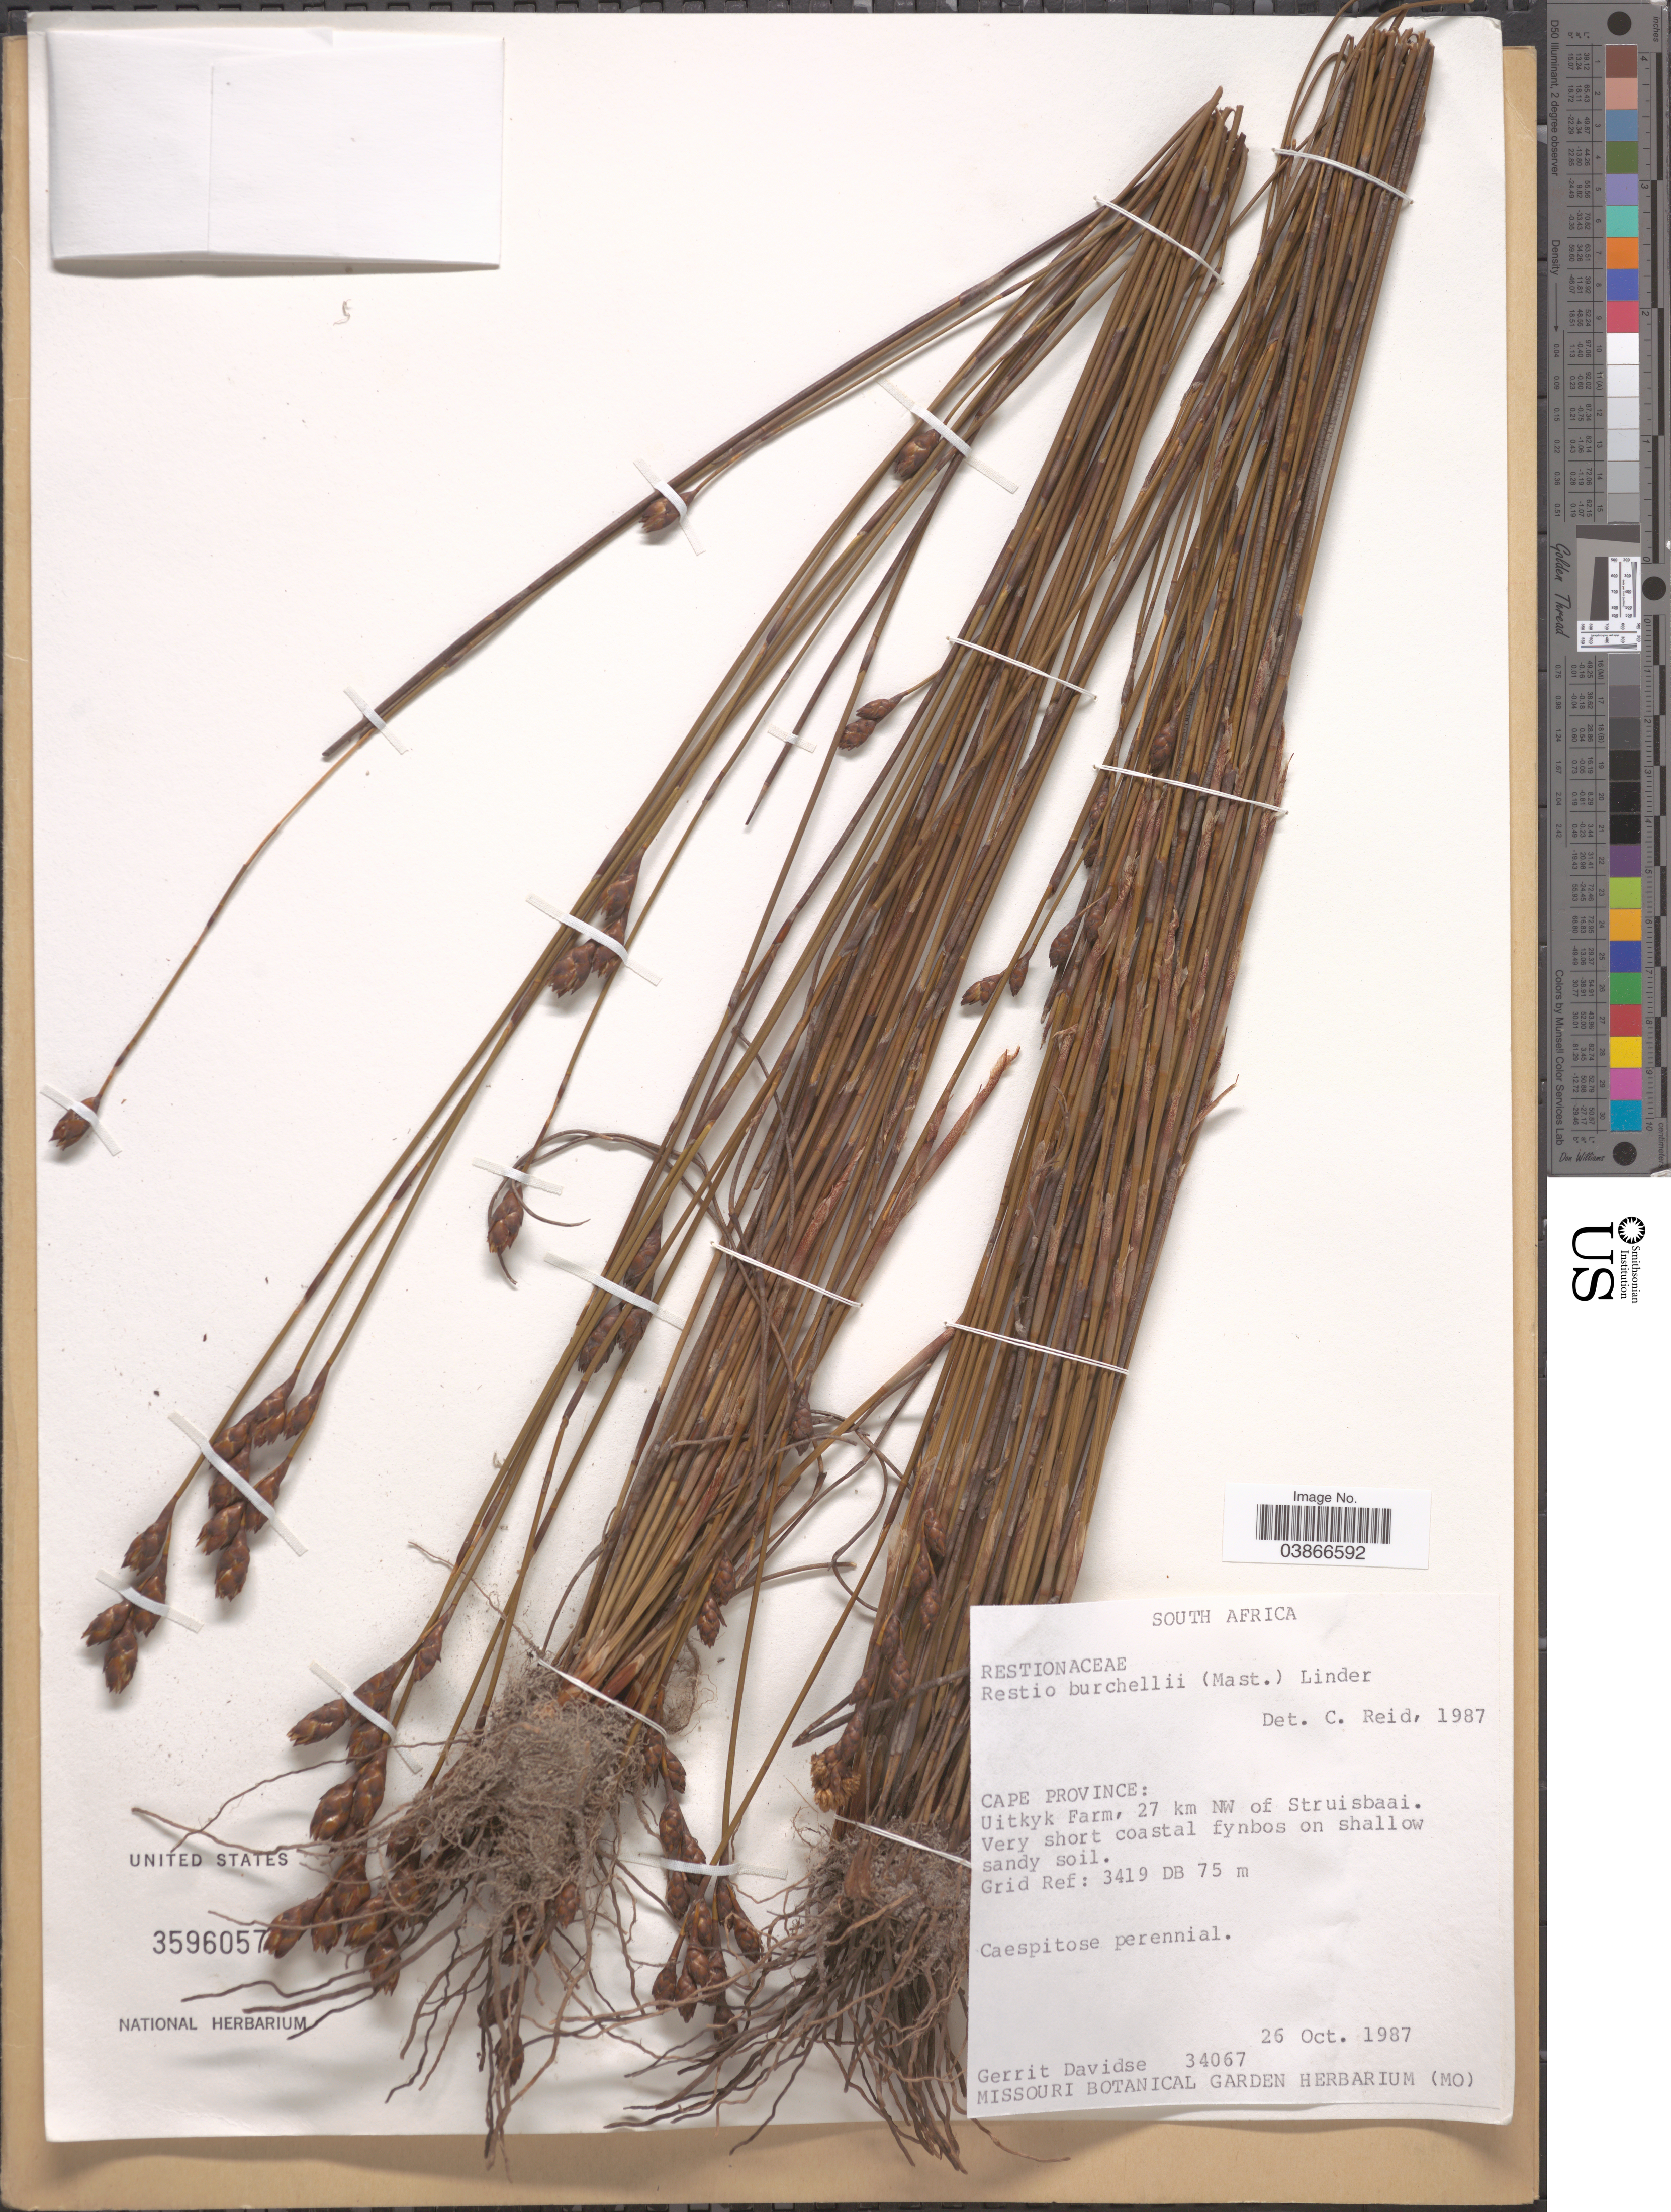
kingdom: Plantae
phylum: Tracheophyta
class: Liliopsida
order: Poales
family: Restionaceae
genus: Restio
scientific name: Restio burchellii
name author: Pillans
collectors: G. Davidse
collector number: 34067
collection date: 1987-10-26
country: South Africa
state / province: Western Cape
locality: Uitkyk Farm, 27 km NW of Struisbaai.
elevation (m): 75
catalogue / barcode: US 3596057